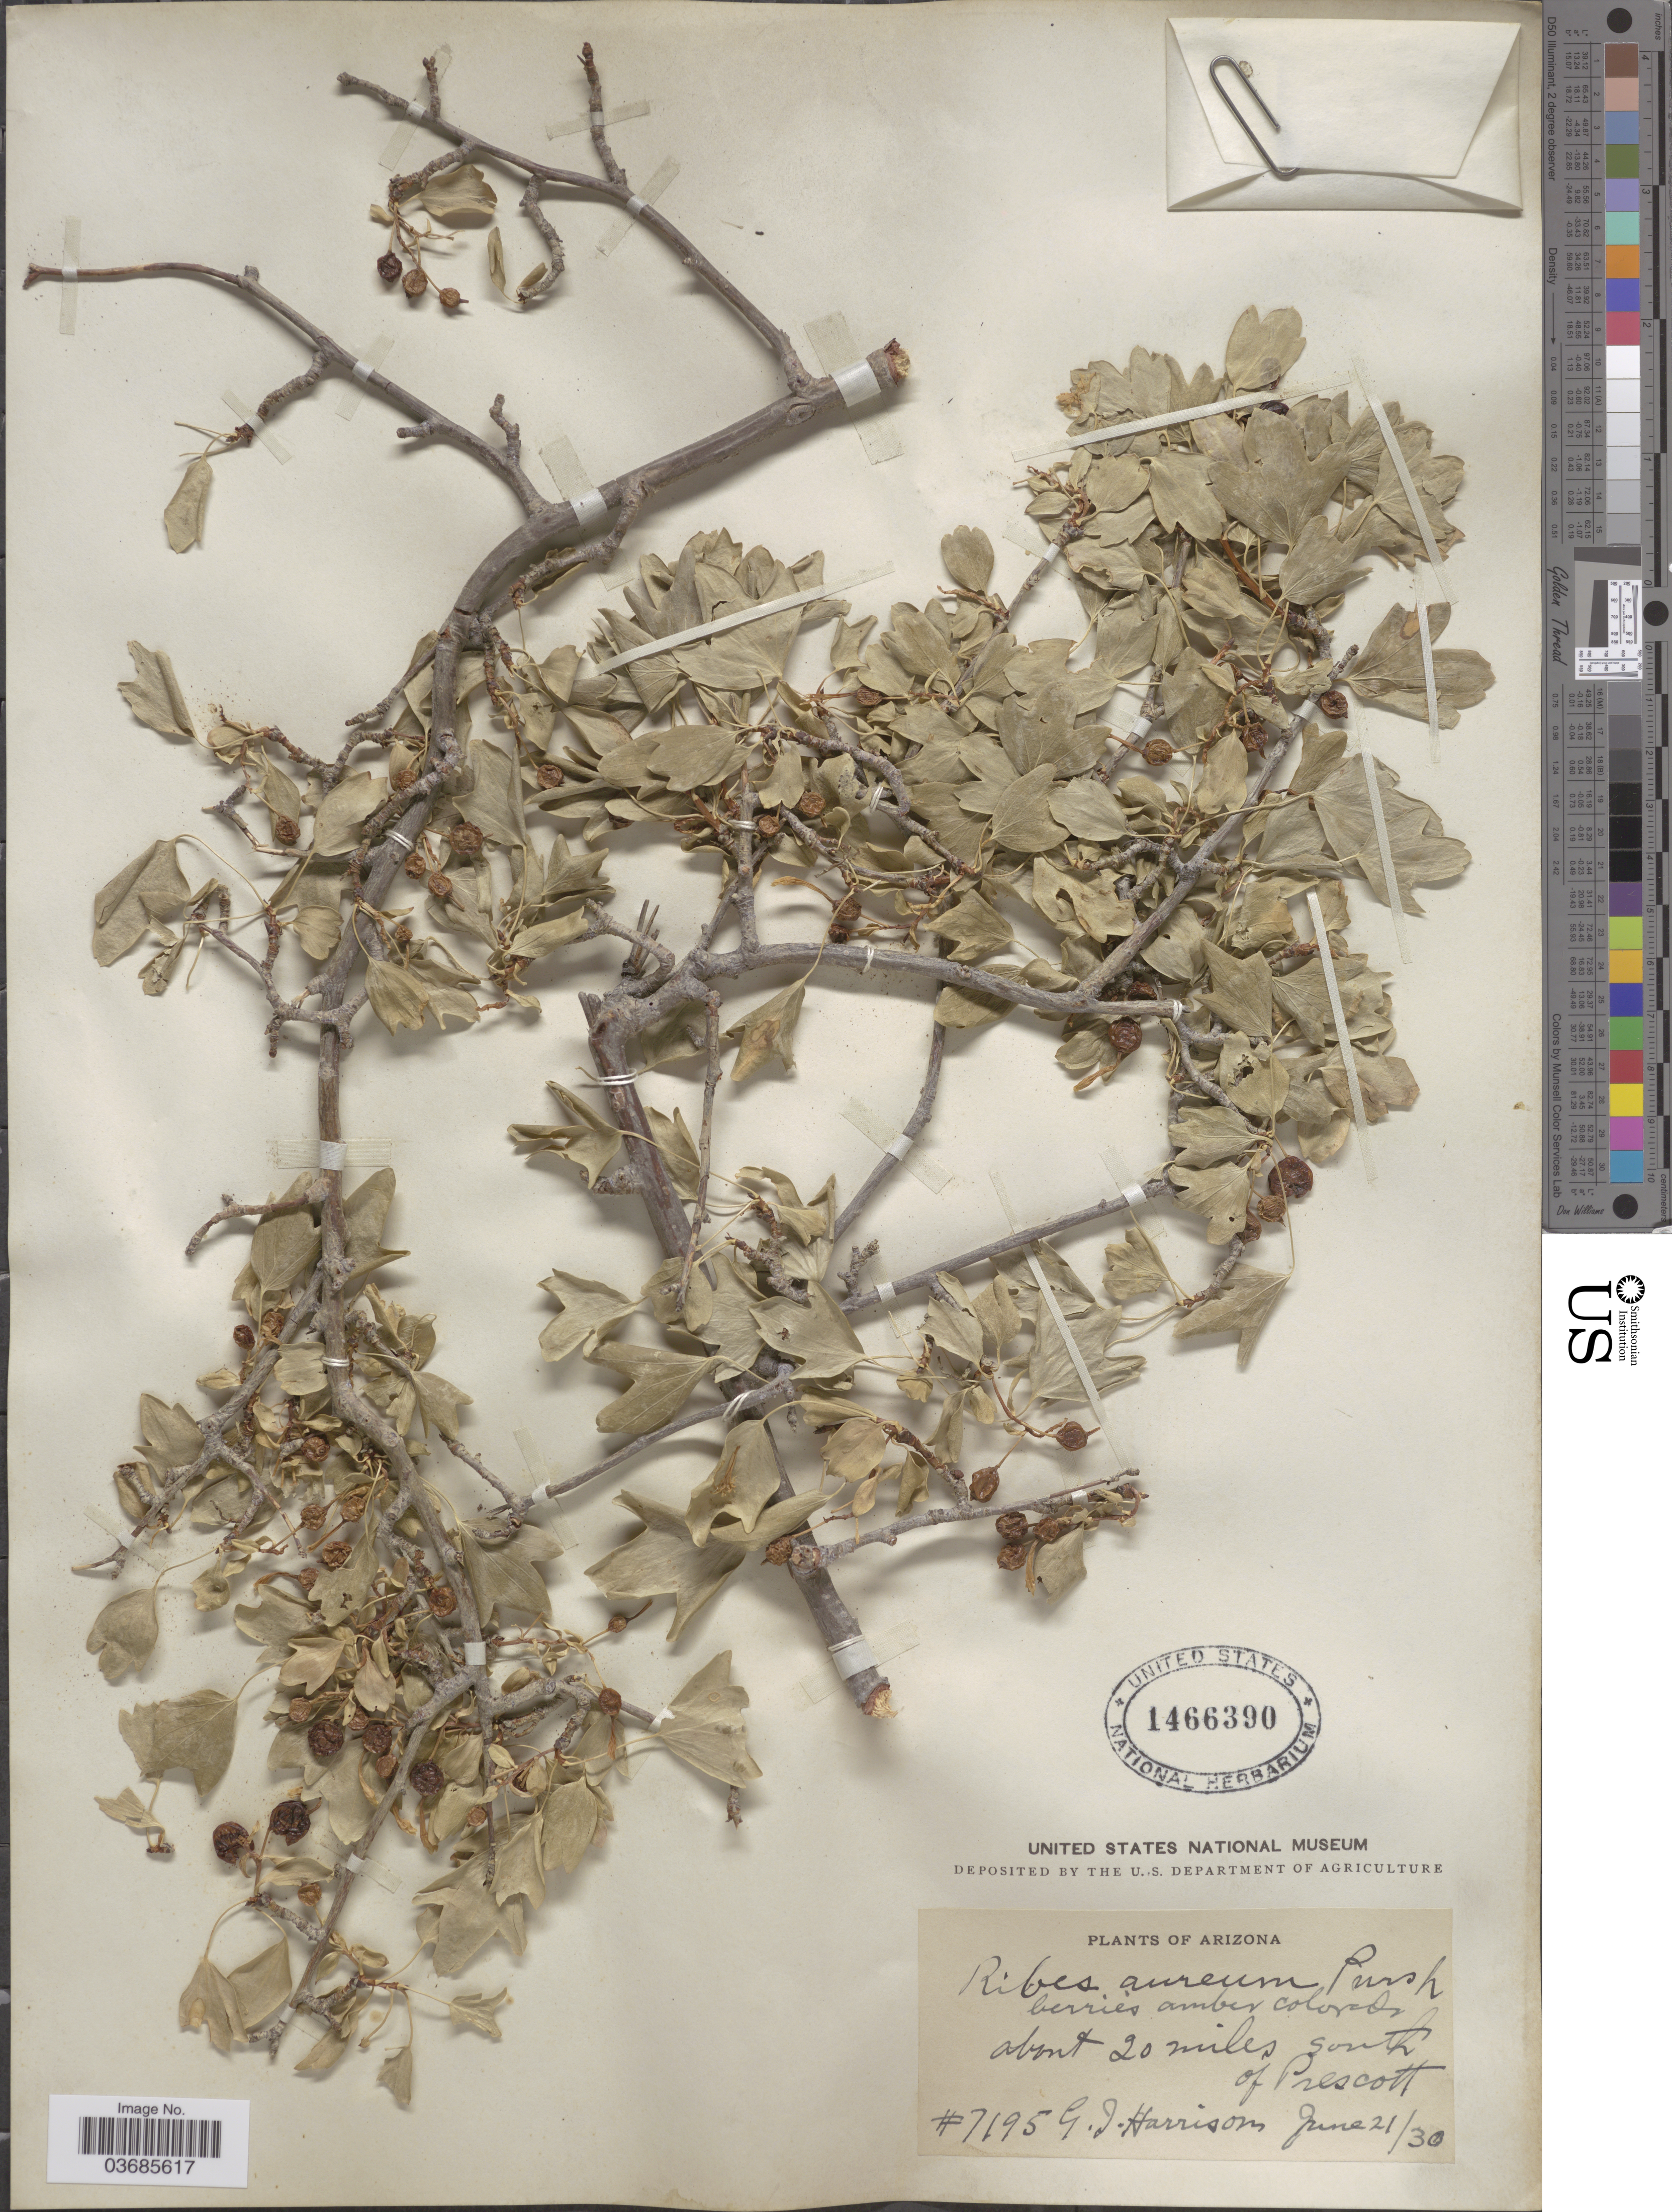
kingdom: Plantae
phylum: Tracheophyta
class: Magnoliopsida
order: Saxifragales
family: Grossulariaceae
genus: Ribes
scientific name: Ribes aureum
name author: Pursh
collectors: G. J. Harrison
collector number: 7195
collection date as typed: Transcribed d/m/y: 21/6/30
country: United States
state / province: Arizona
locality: About 20 miles south of Prescott.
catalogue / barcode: US 1466390